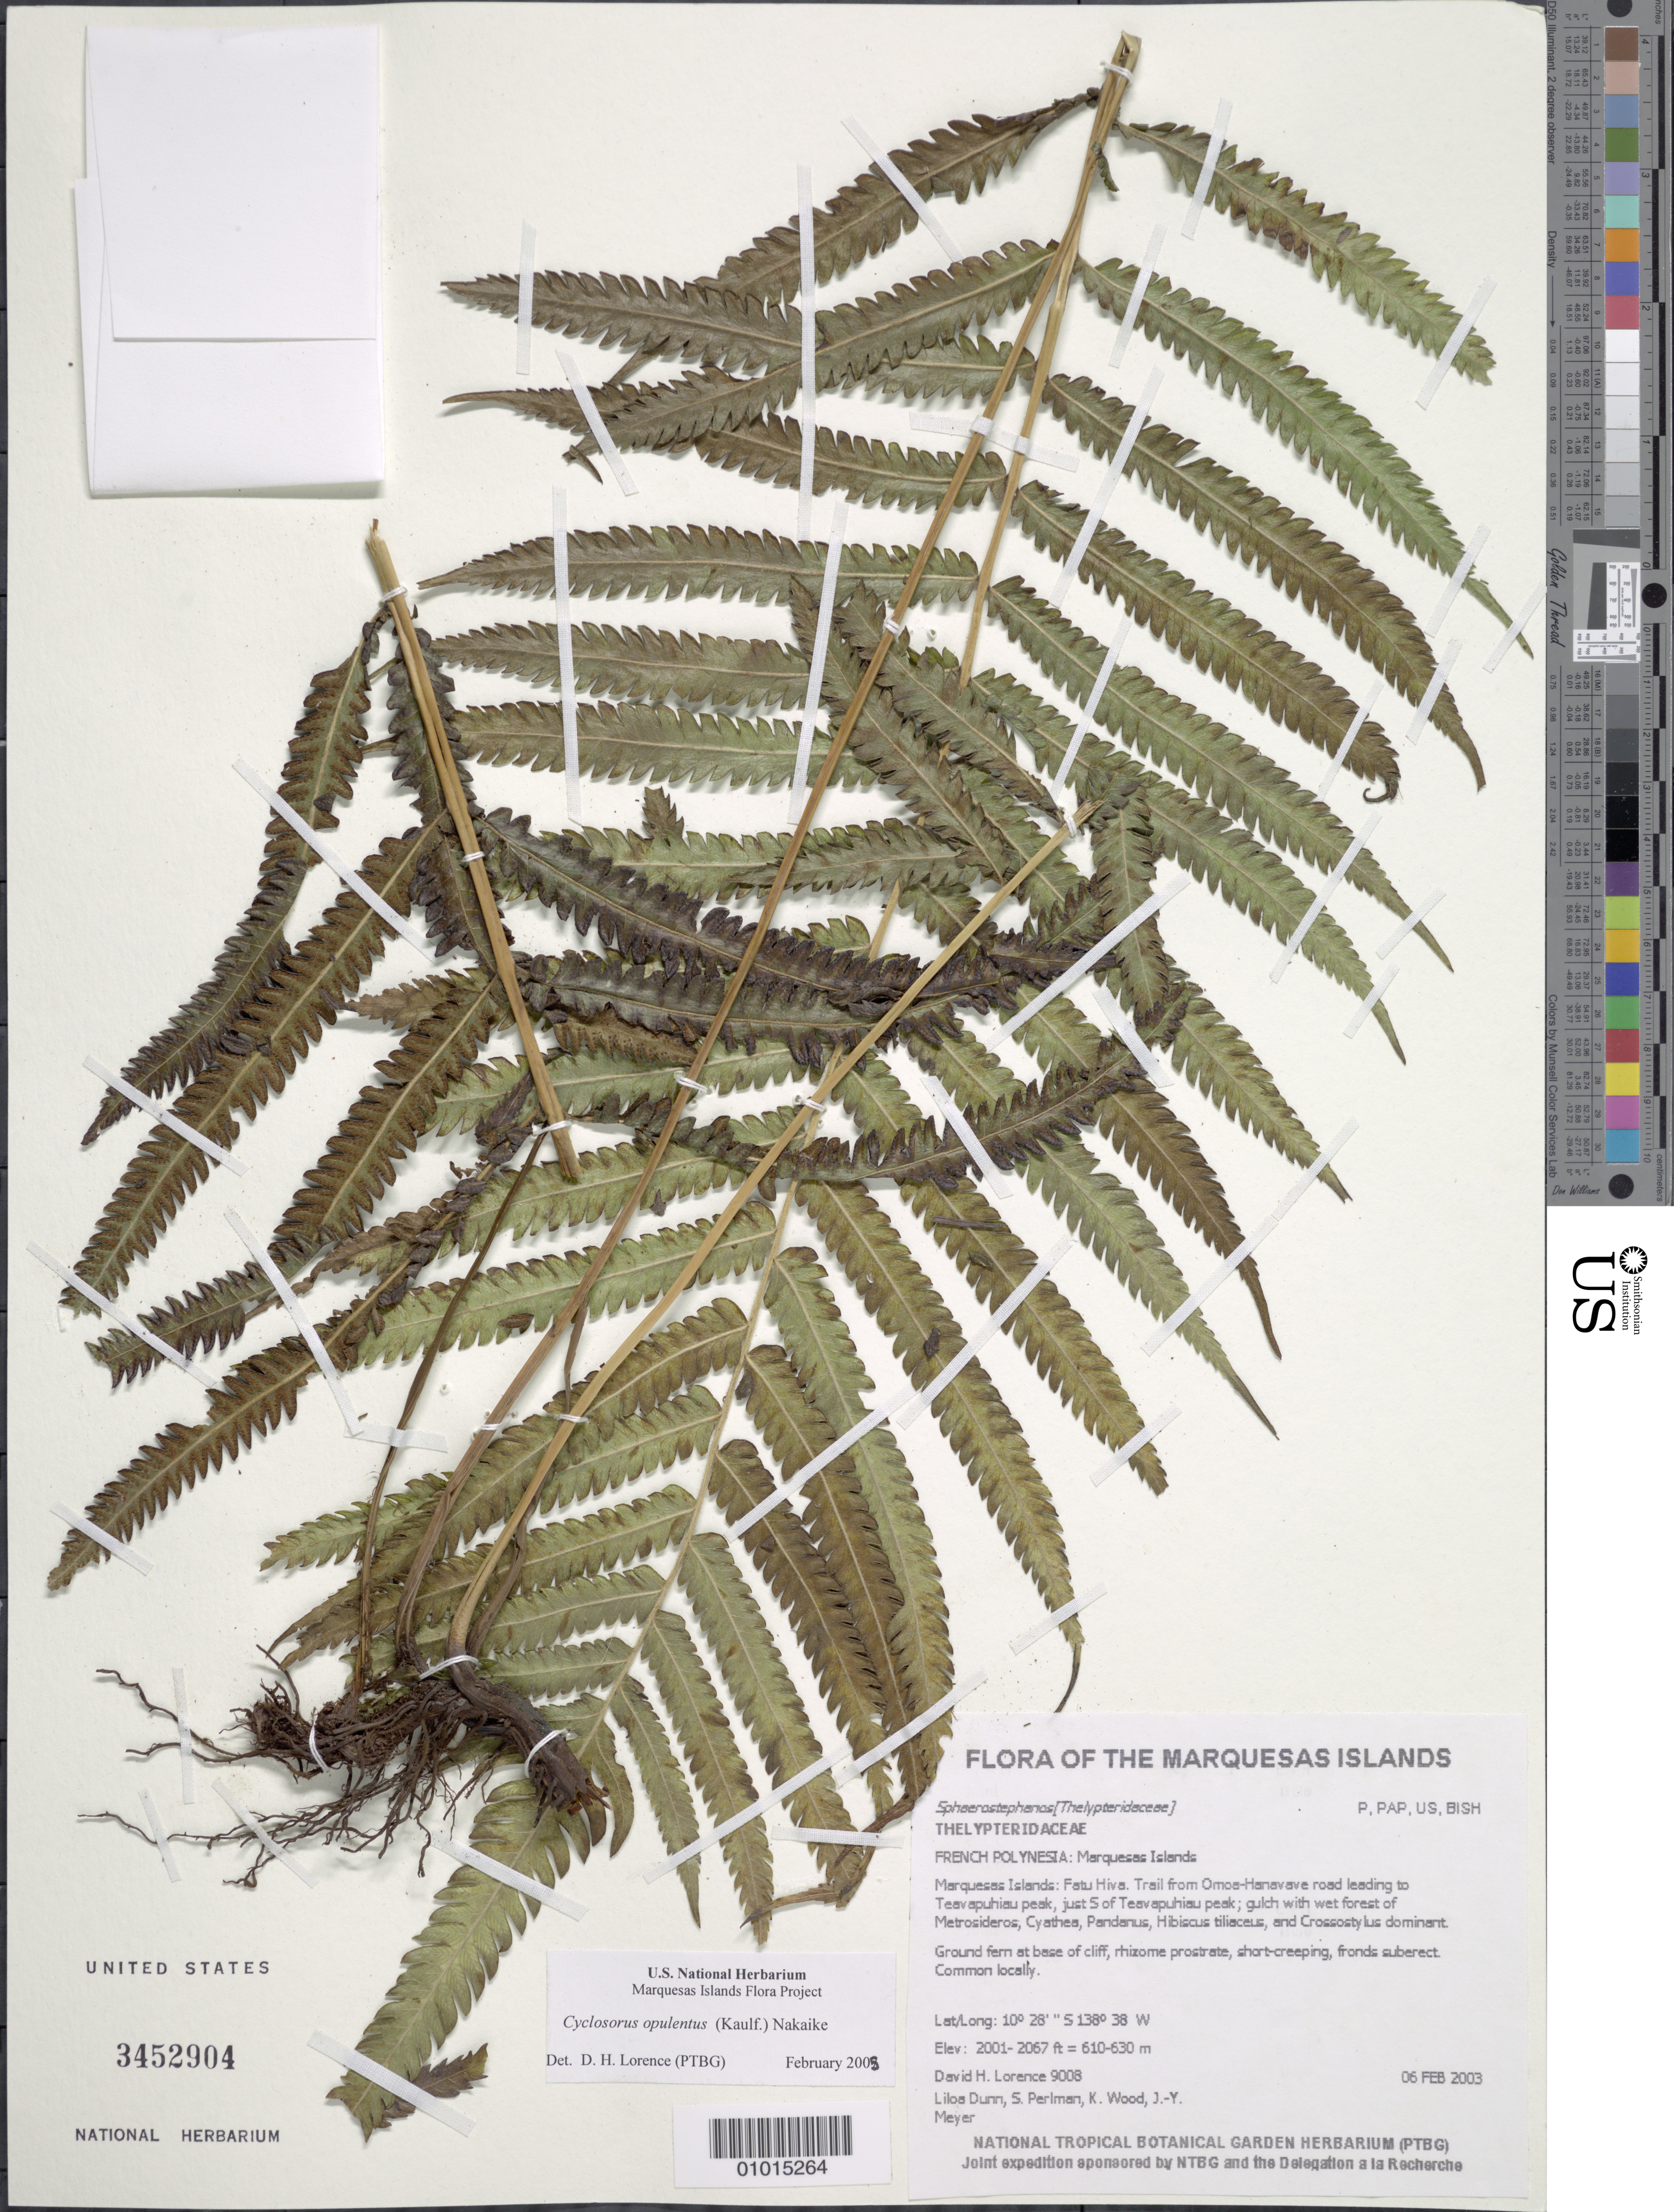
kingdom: Plantae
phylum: Tracheophyta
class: Polypodiopsida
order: Polypodiales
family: Thelypteridaceae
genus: Cyclosorus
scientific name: Cyclosorus invisus x C. opulentus (Kaulf.) Nakaike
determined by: Florence, J.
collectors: D. Lorence, L. Dunn, S. P. Perlman, K. R. Wood & J.-Y. Meyer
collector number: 9008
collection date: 2003-02-06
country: French Polynesia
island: Fatu Hiva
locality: Trail from Omoa-Hanavave road leading to Teavapuhiau peak, just S of Teavapuhiau peak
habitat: Gulch with wet forest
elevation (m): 610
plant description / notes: = Amphineuron opulentum (Kaulf.) Holtt.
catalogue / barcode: US 3452904